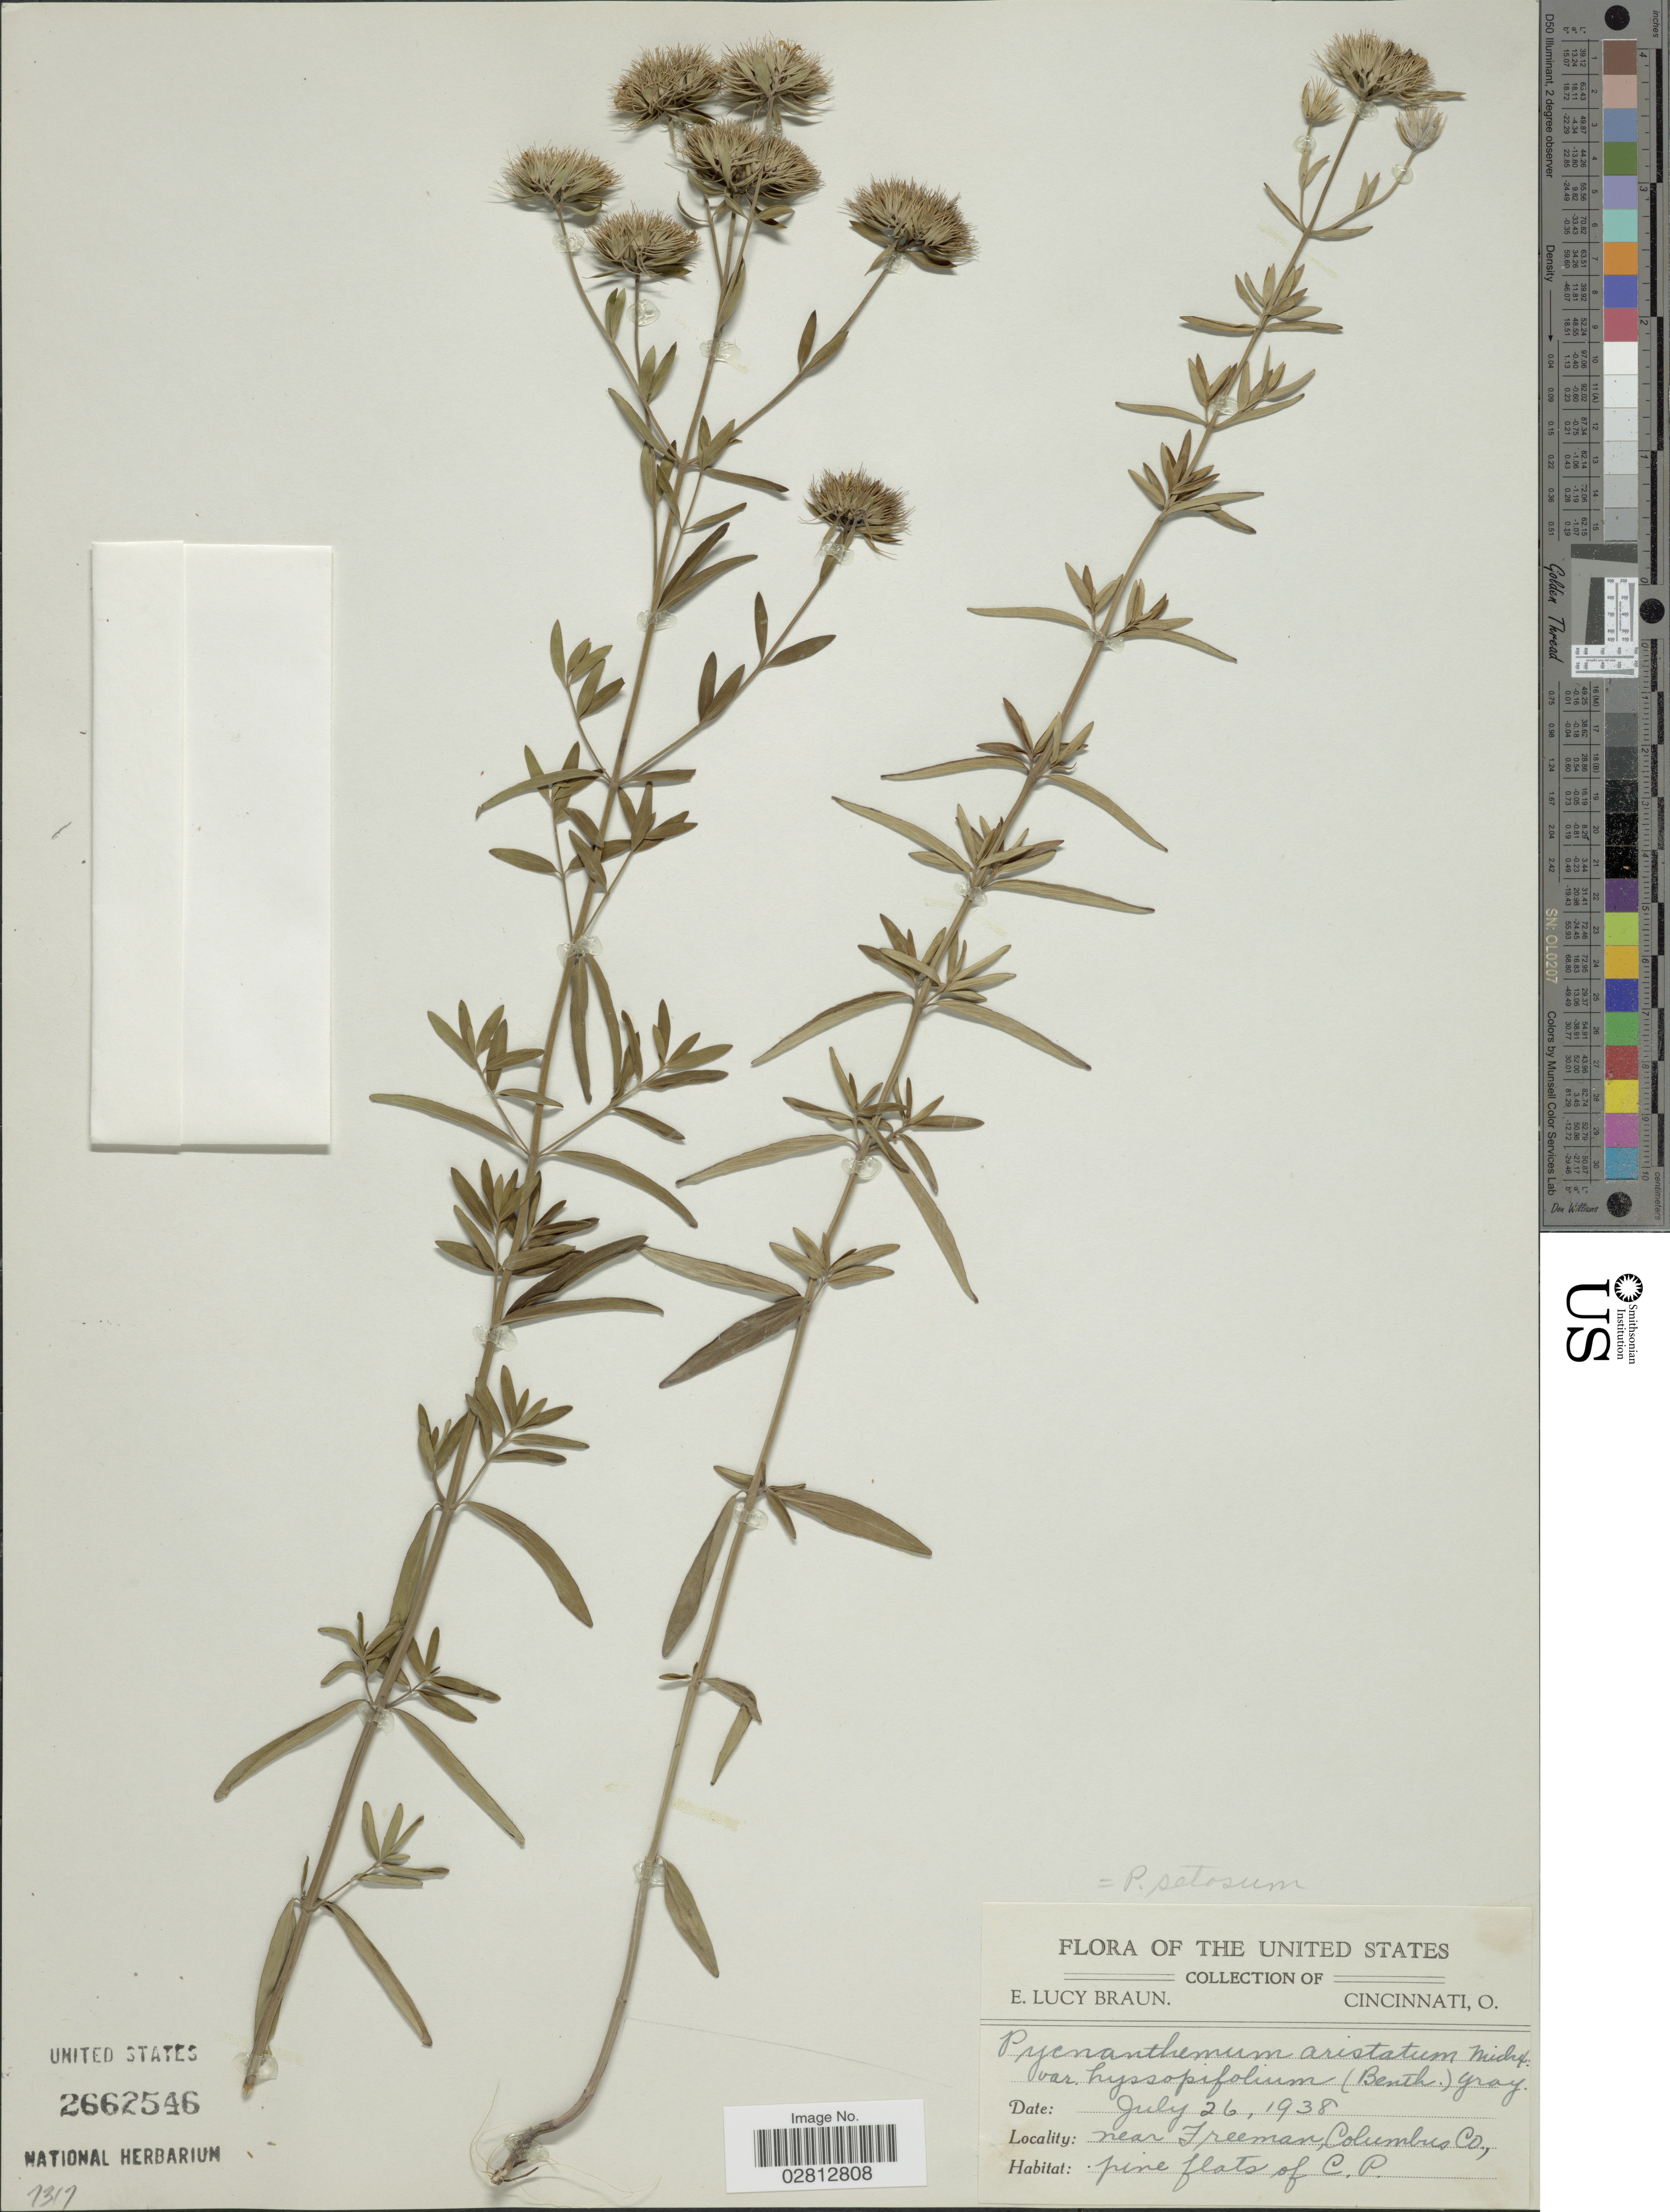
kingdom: Plantae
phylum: Tracheophyta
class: Magnoliopsida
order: Lamiales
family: Lamiaceae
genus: Pycnanthemum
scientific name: Pycnanthemum setosum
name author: Nutt.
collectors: E. L. Braun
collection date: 1938-07-26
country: United States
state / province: North Carolina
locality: Near Freeman, Columbus Co.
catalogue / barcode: US 2662546